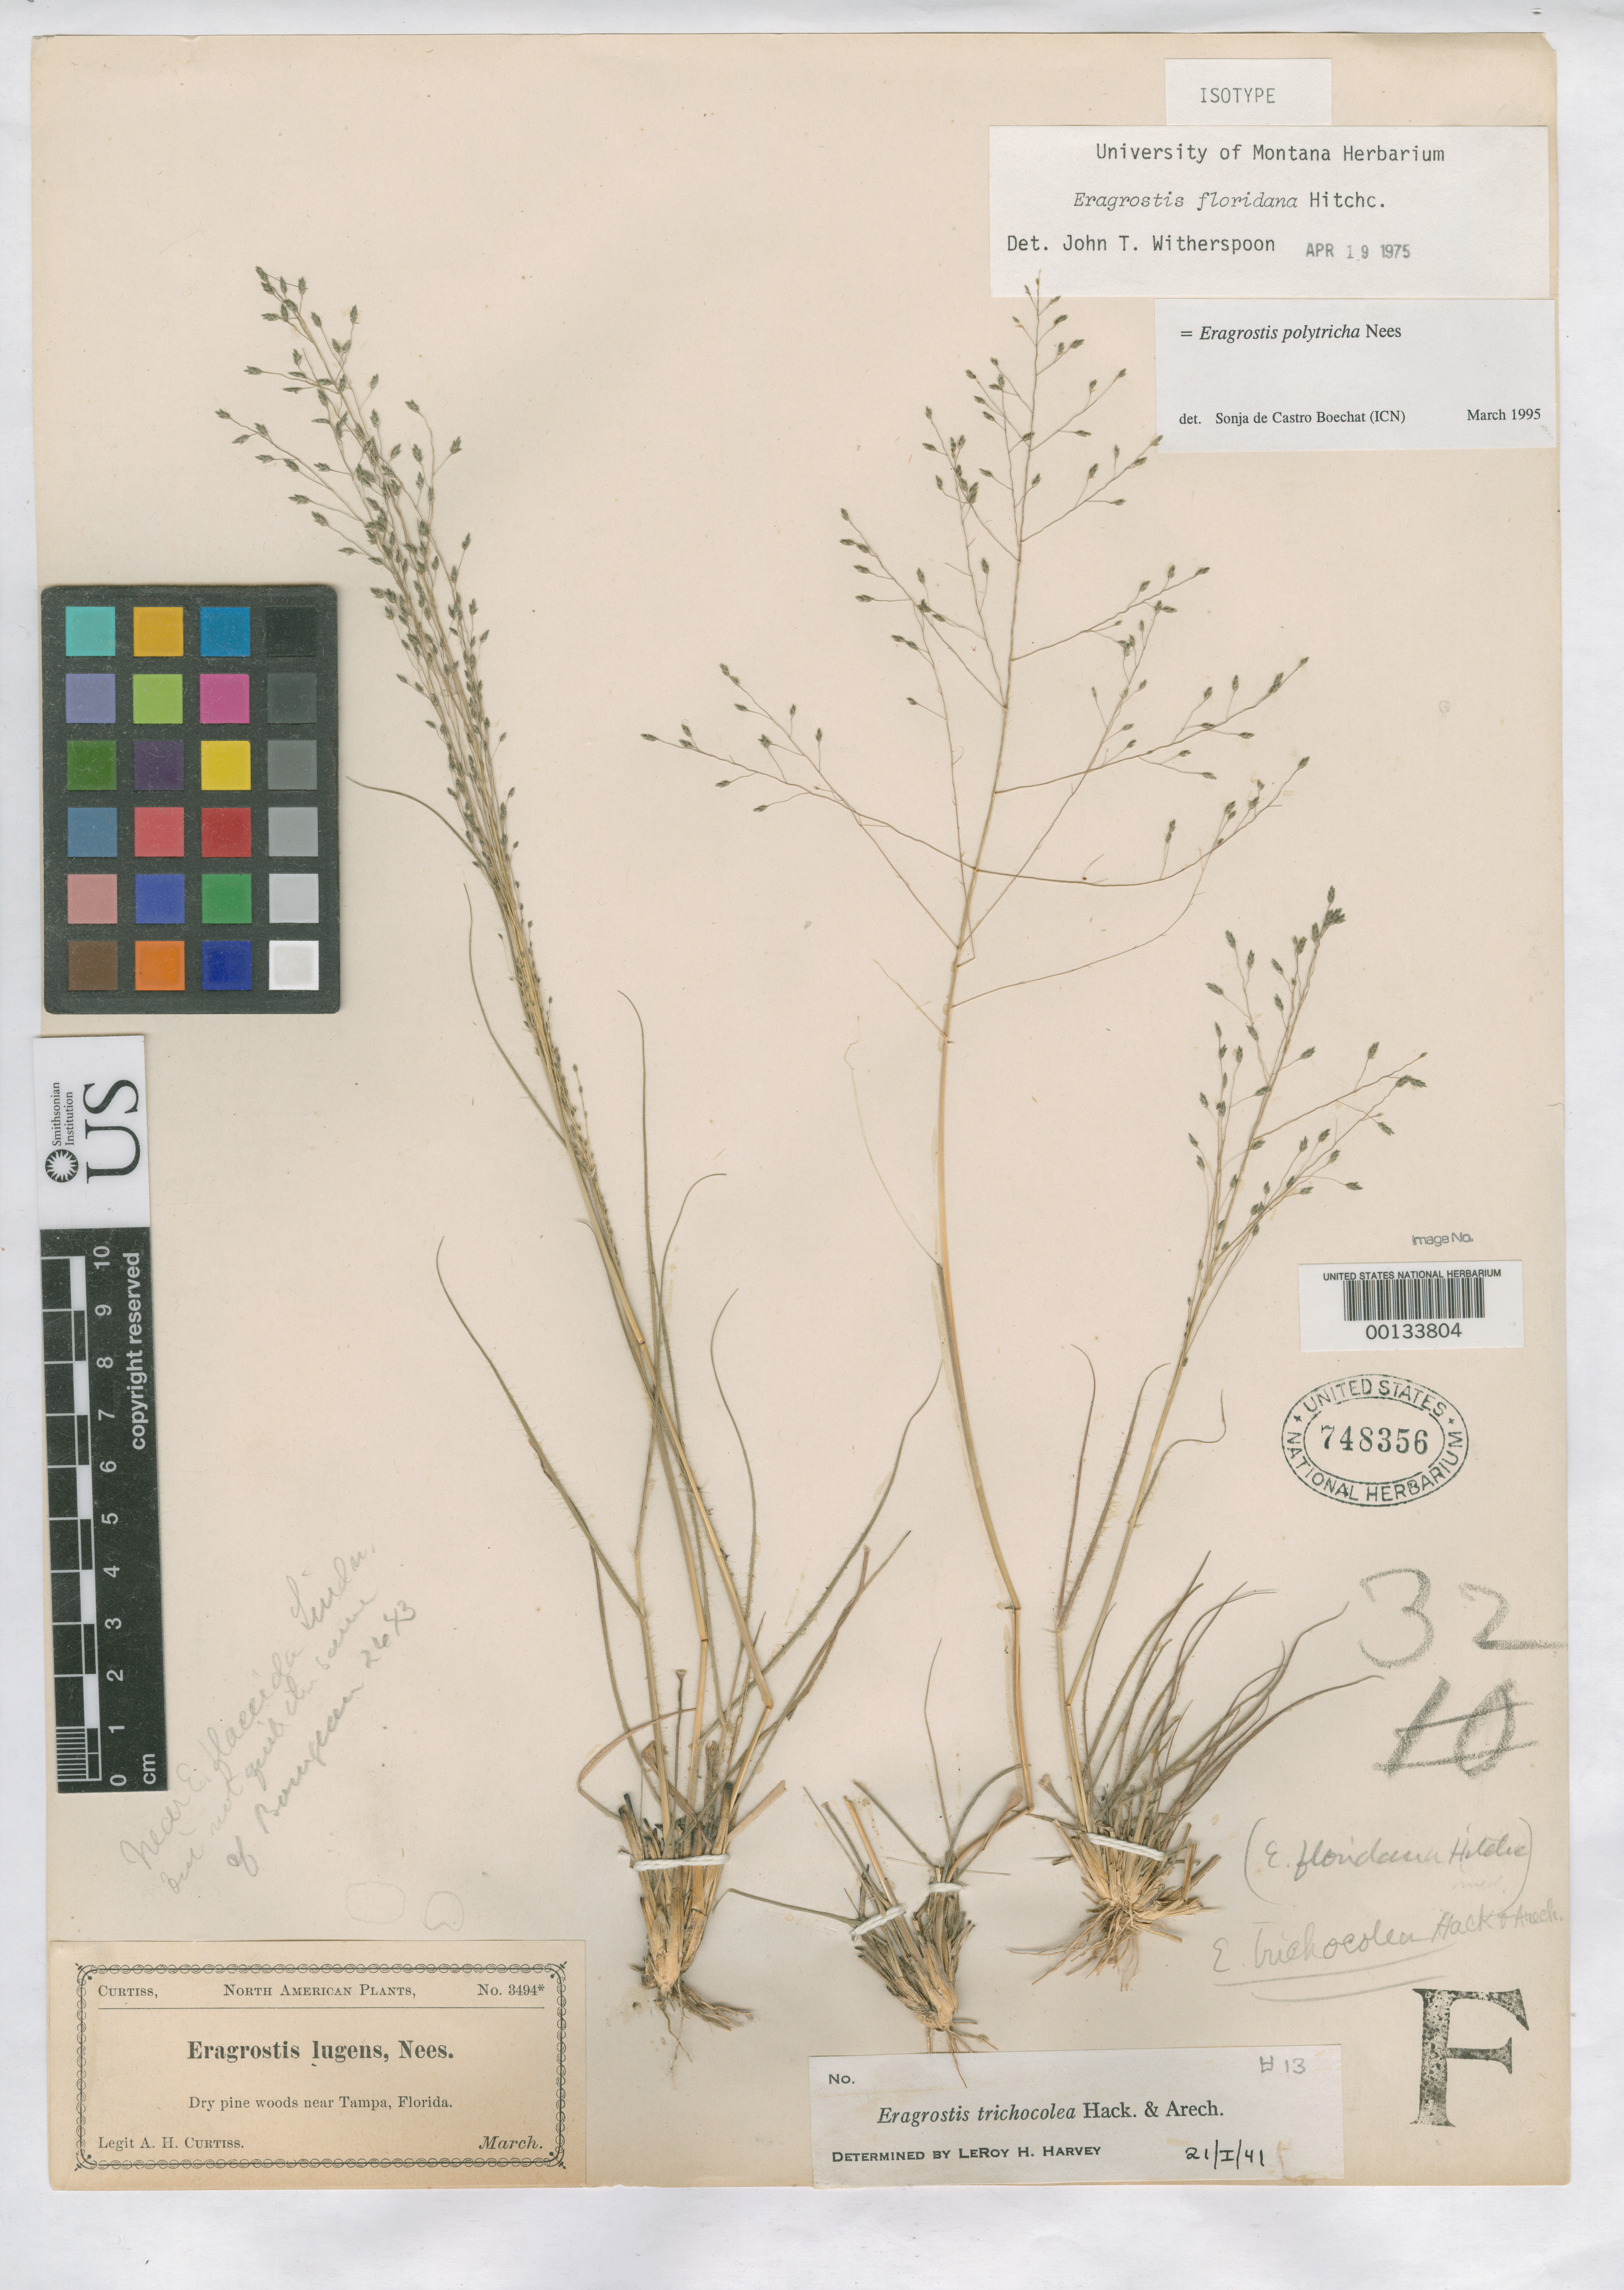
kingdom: Plantae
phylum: Tracheophyta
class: Liliopsida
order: Poales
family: Poaceae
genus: Eragrostis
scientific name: Eragrostis floridana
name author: Hitchc.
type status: Isotype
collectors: A. H. Curtiss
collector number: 3494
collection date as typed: Mar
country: United States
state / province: Florida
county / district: Hillsborough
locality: Near Tampa.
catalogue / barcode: US 748356